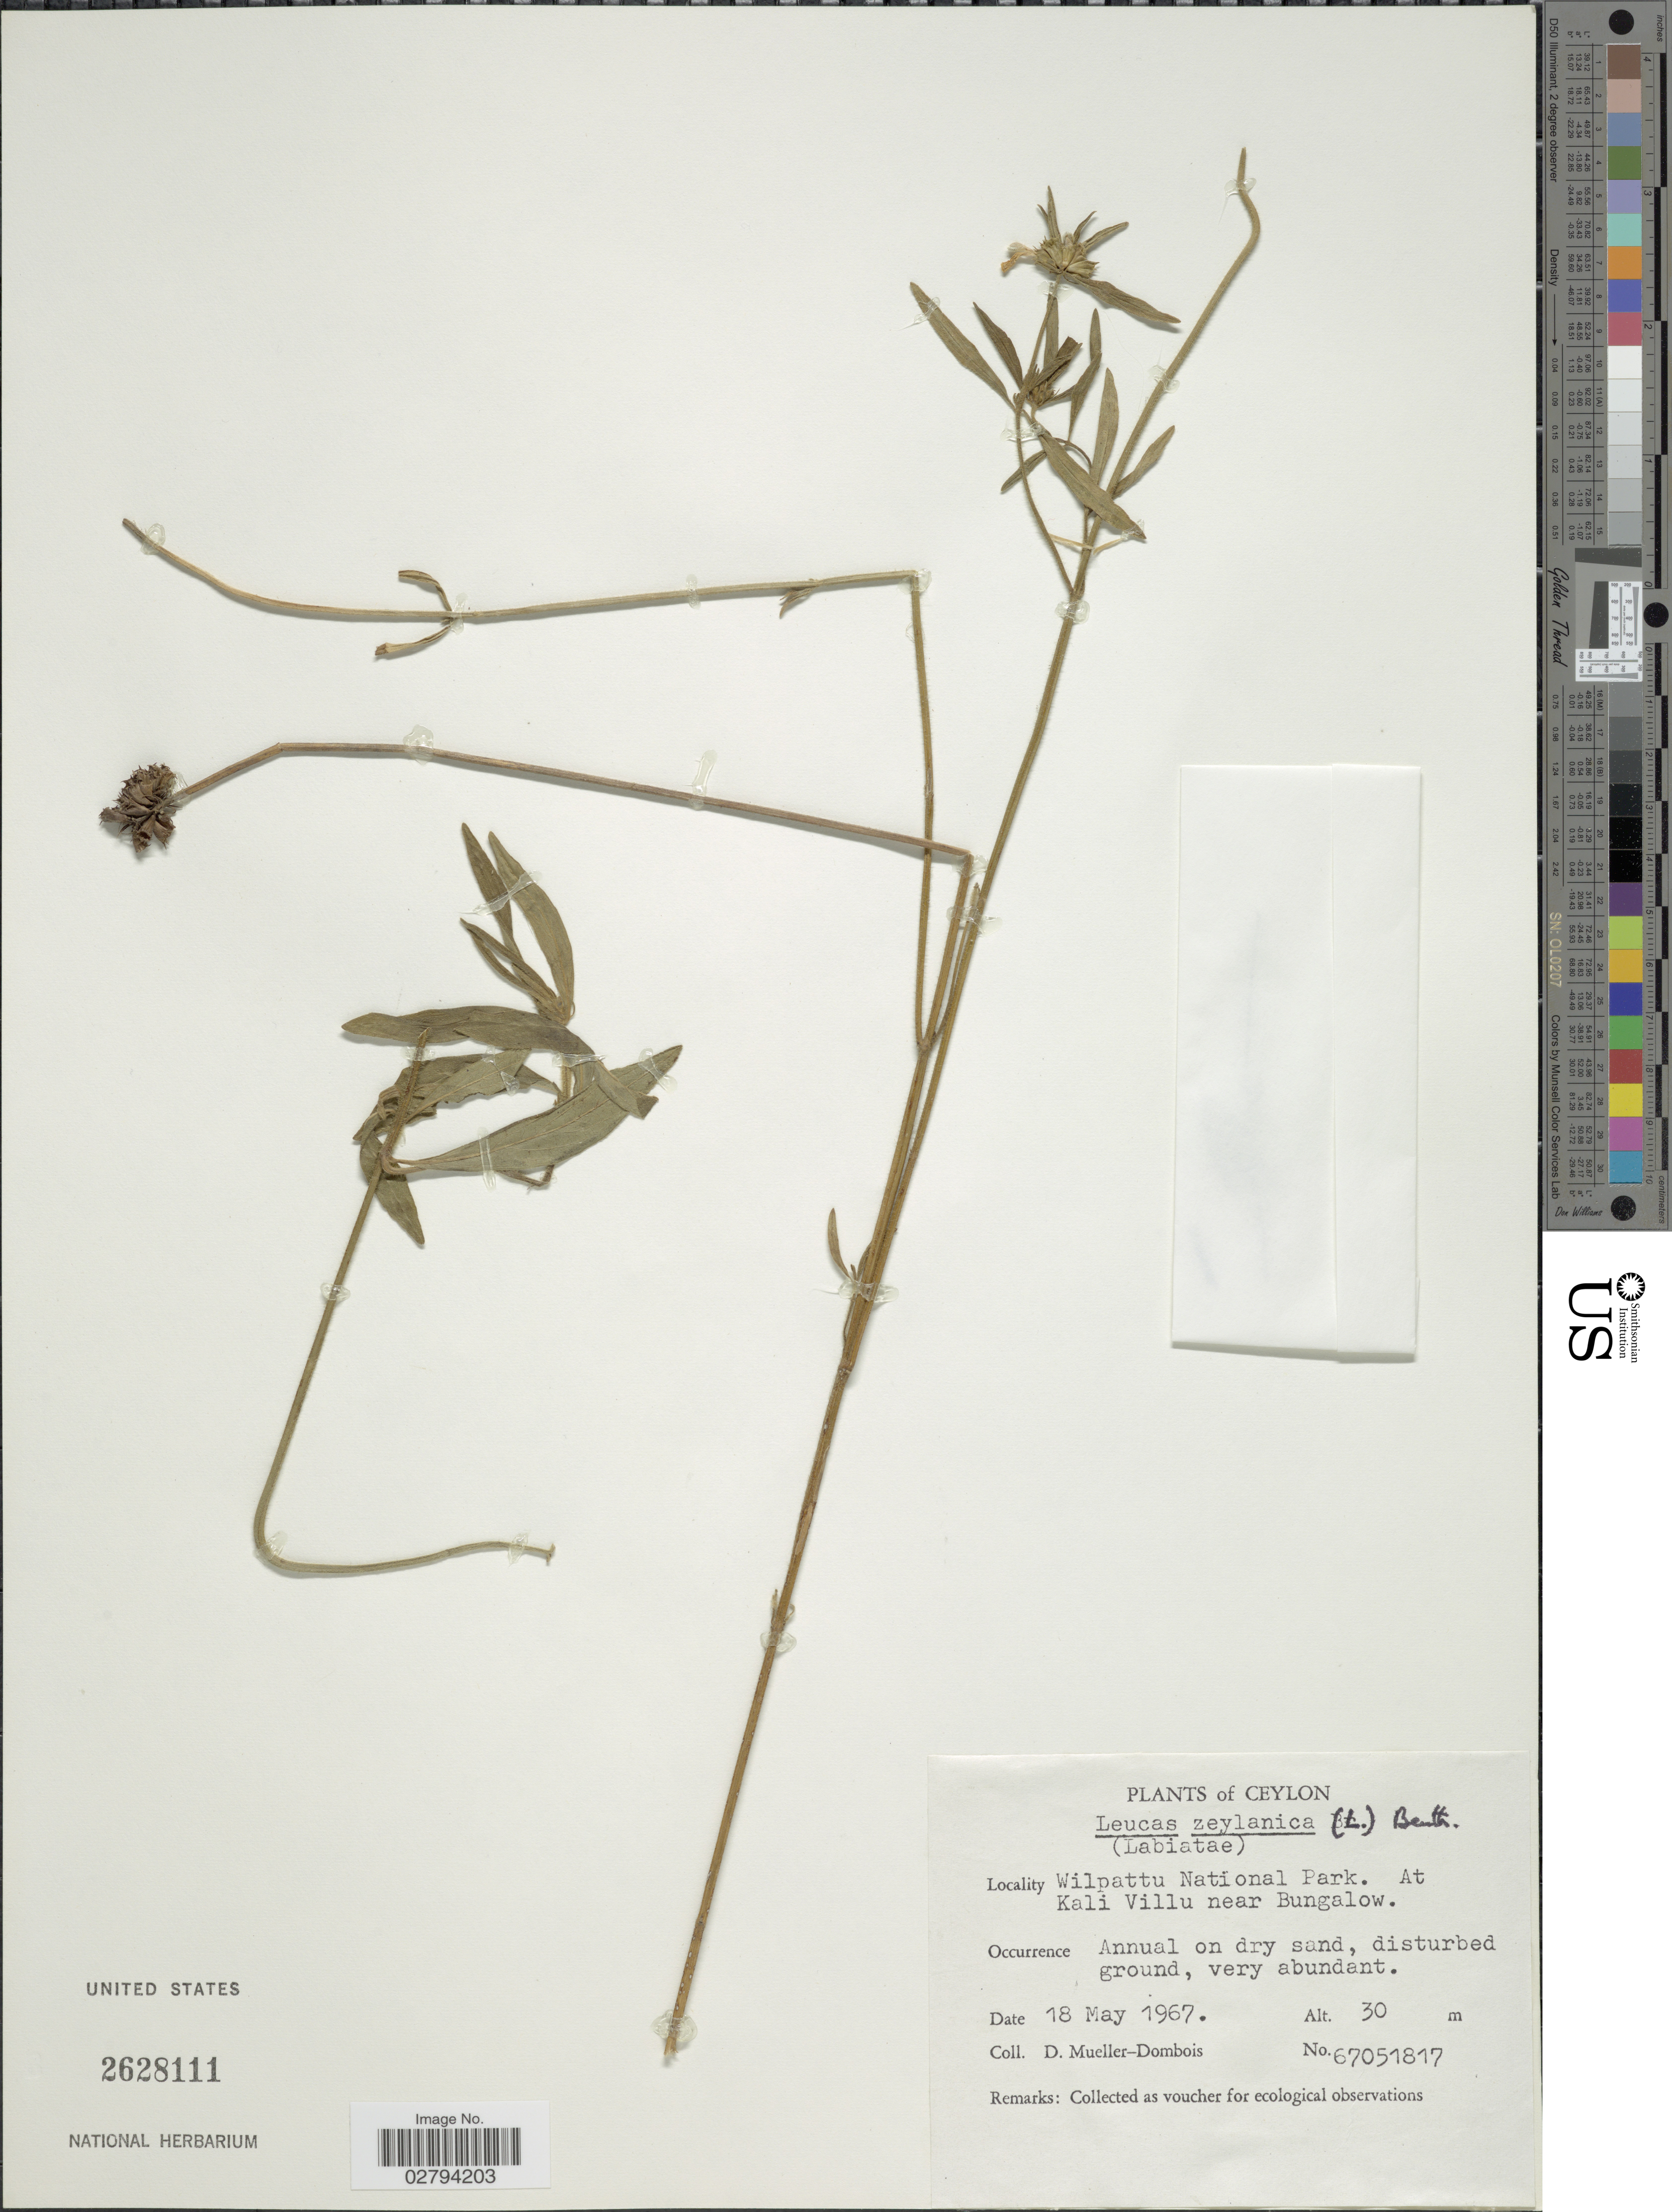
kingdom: Plantae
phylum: Tracheophyta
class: Magnoliopsida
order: Lamiales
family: Lamiaceae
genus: Leucas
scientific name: Leucas zeylanica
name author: (L.) W.T. Aiton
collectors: D. Mueller-Dombois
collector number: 67051817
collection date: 1967-05-18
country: Sri Lanka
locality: Ceylon, Wilpattu National Park, At Kali Villu near Bungalow.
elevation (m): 30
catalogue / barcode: US 2628111